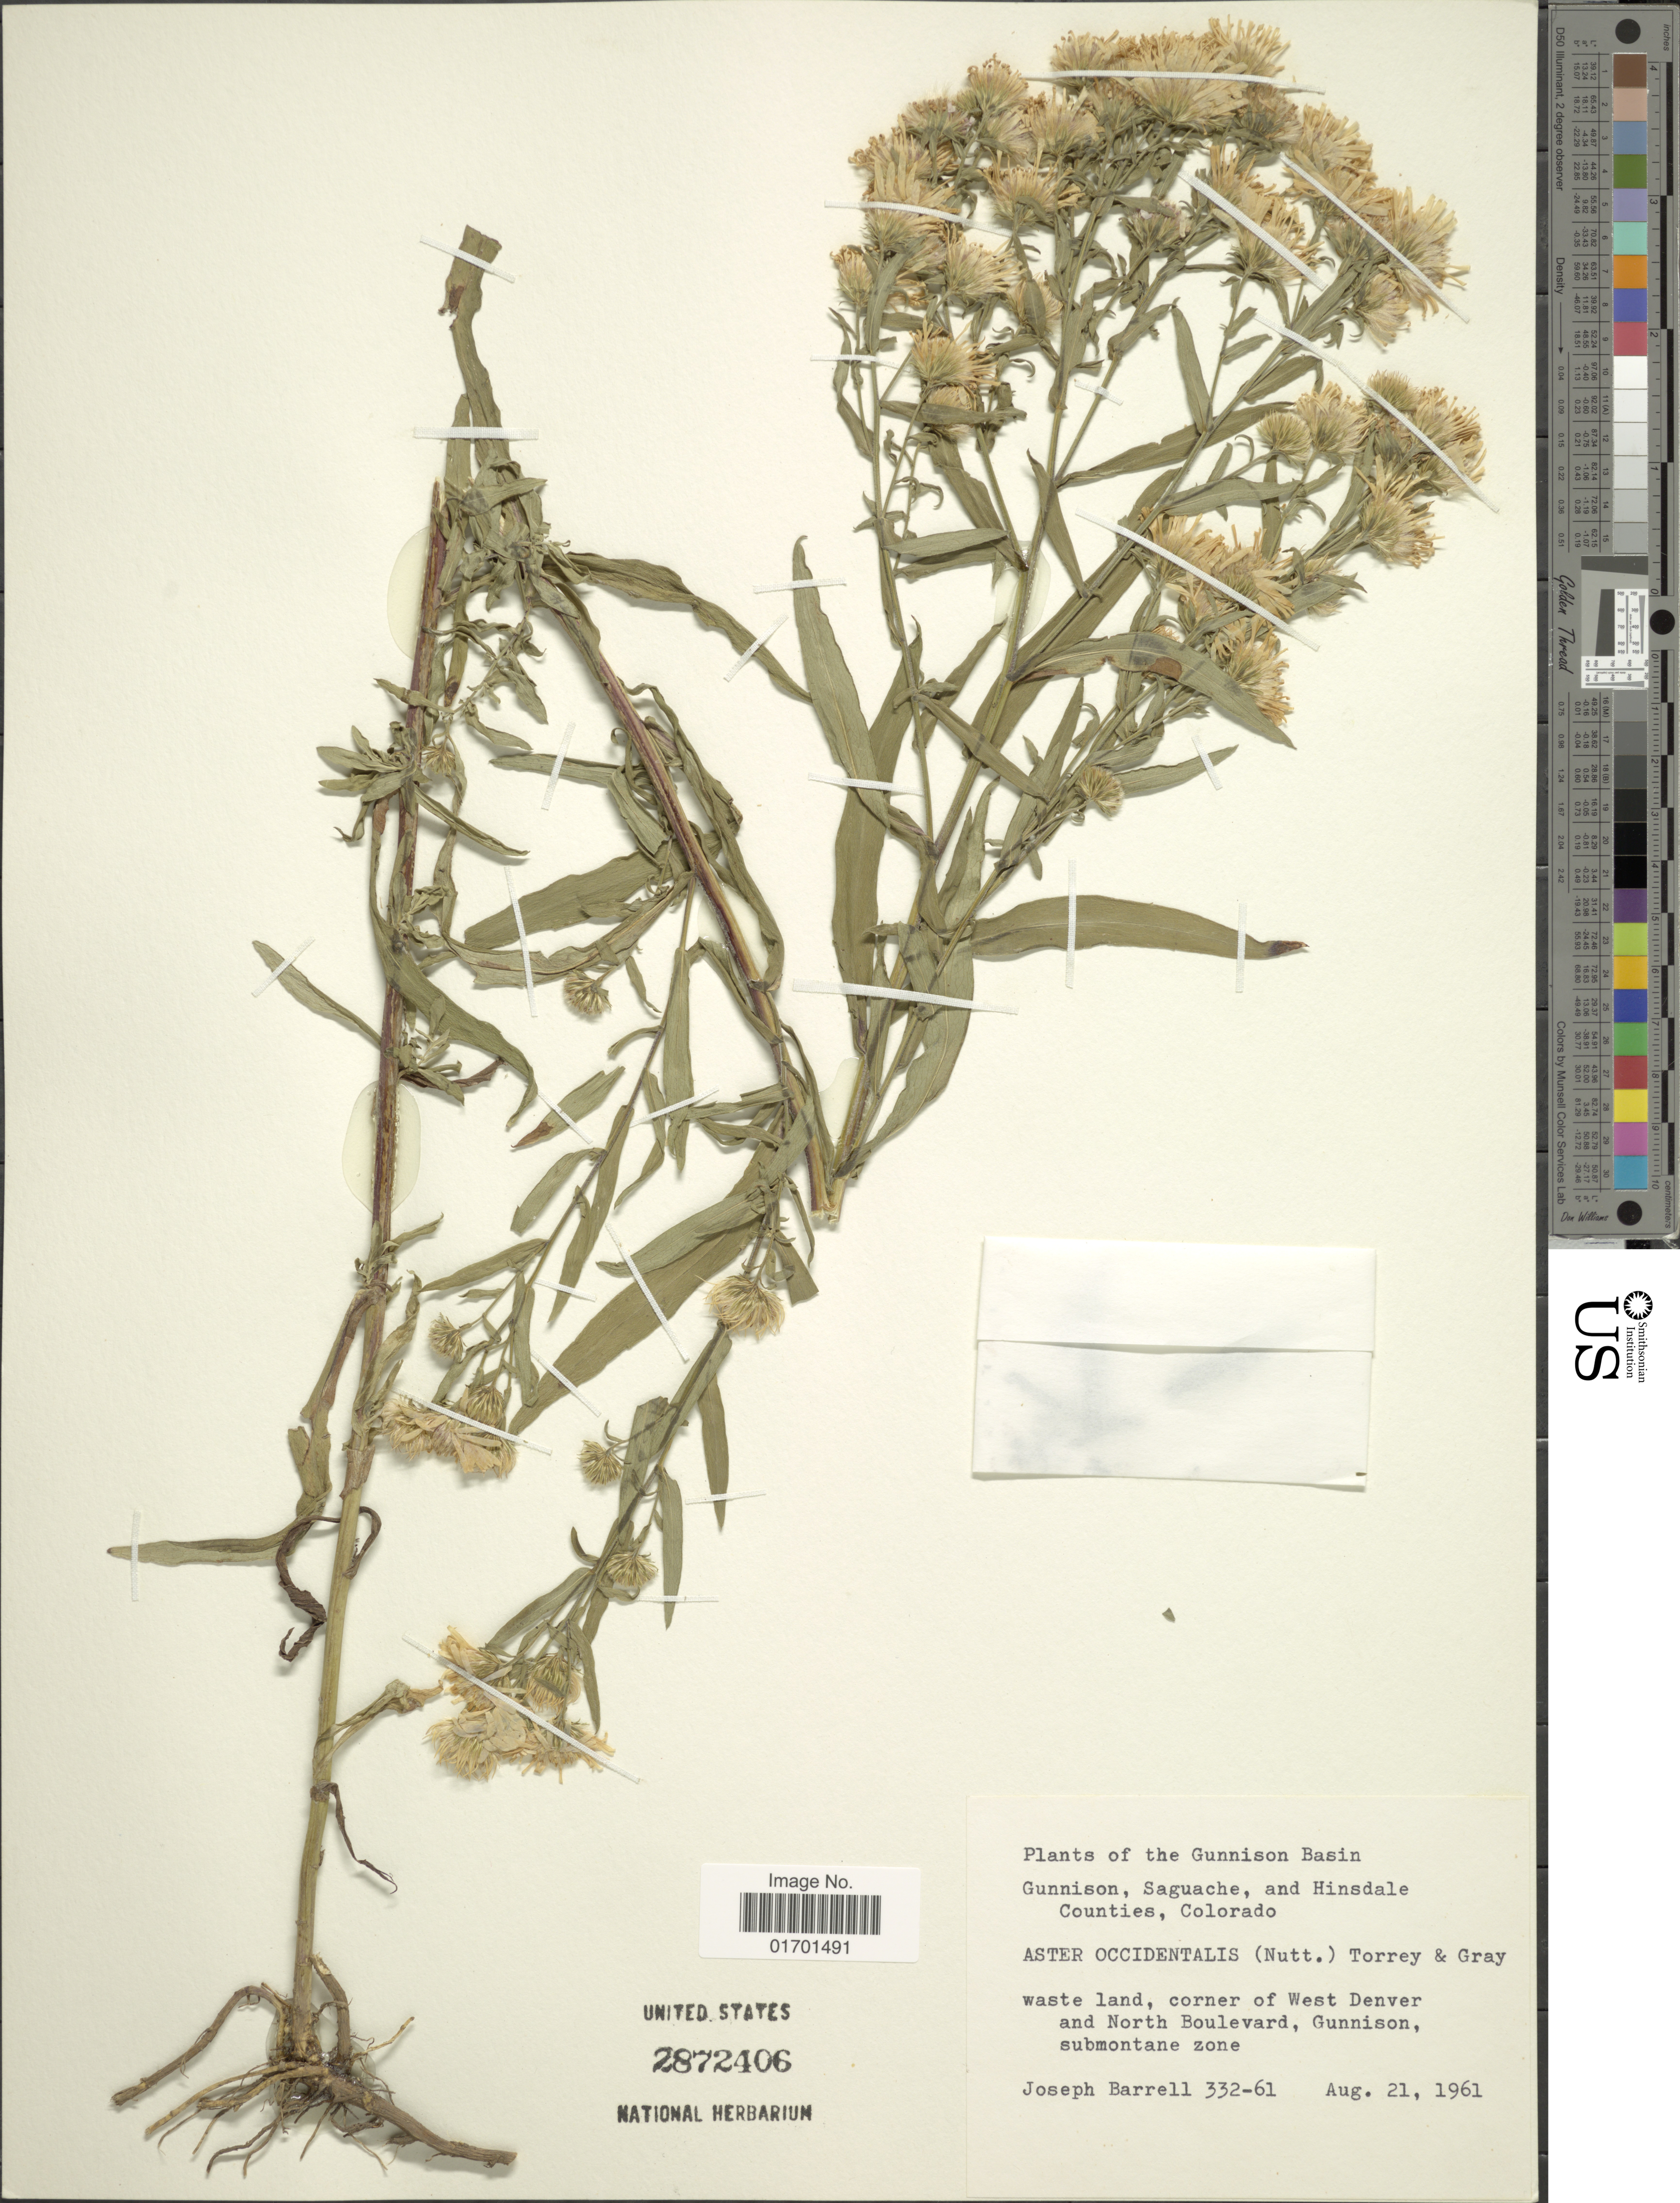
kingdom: Plantae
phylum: Tracheophyta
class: Magnoliopsida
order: Asterales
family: Asteraceae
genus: Symphyotrichum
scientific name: Symphyotrichum spathulatum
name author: (Lindl.) G.L. Nesom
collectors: J. Barrell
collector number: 332-61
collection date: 1961-08-21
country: United States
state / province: Colorado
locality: Gunnison Basin, Gunnison, Saguache, and Hinsdale Counties. Waste land, corner of West Denver and North Boulevard, Gunnison, submontane zone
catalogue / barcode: US 2872406